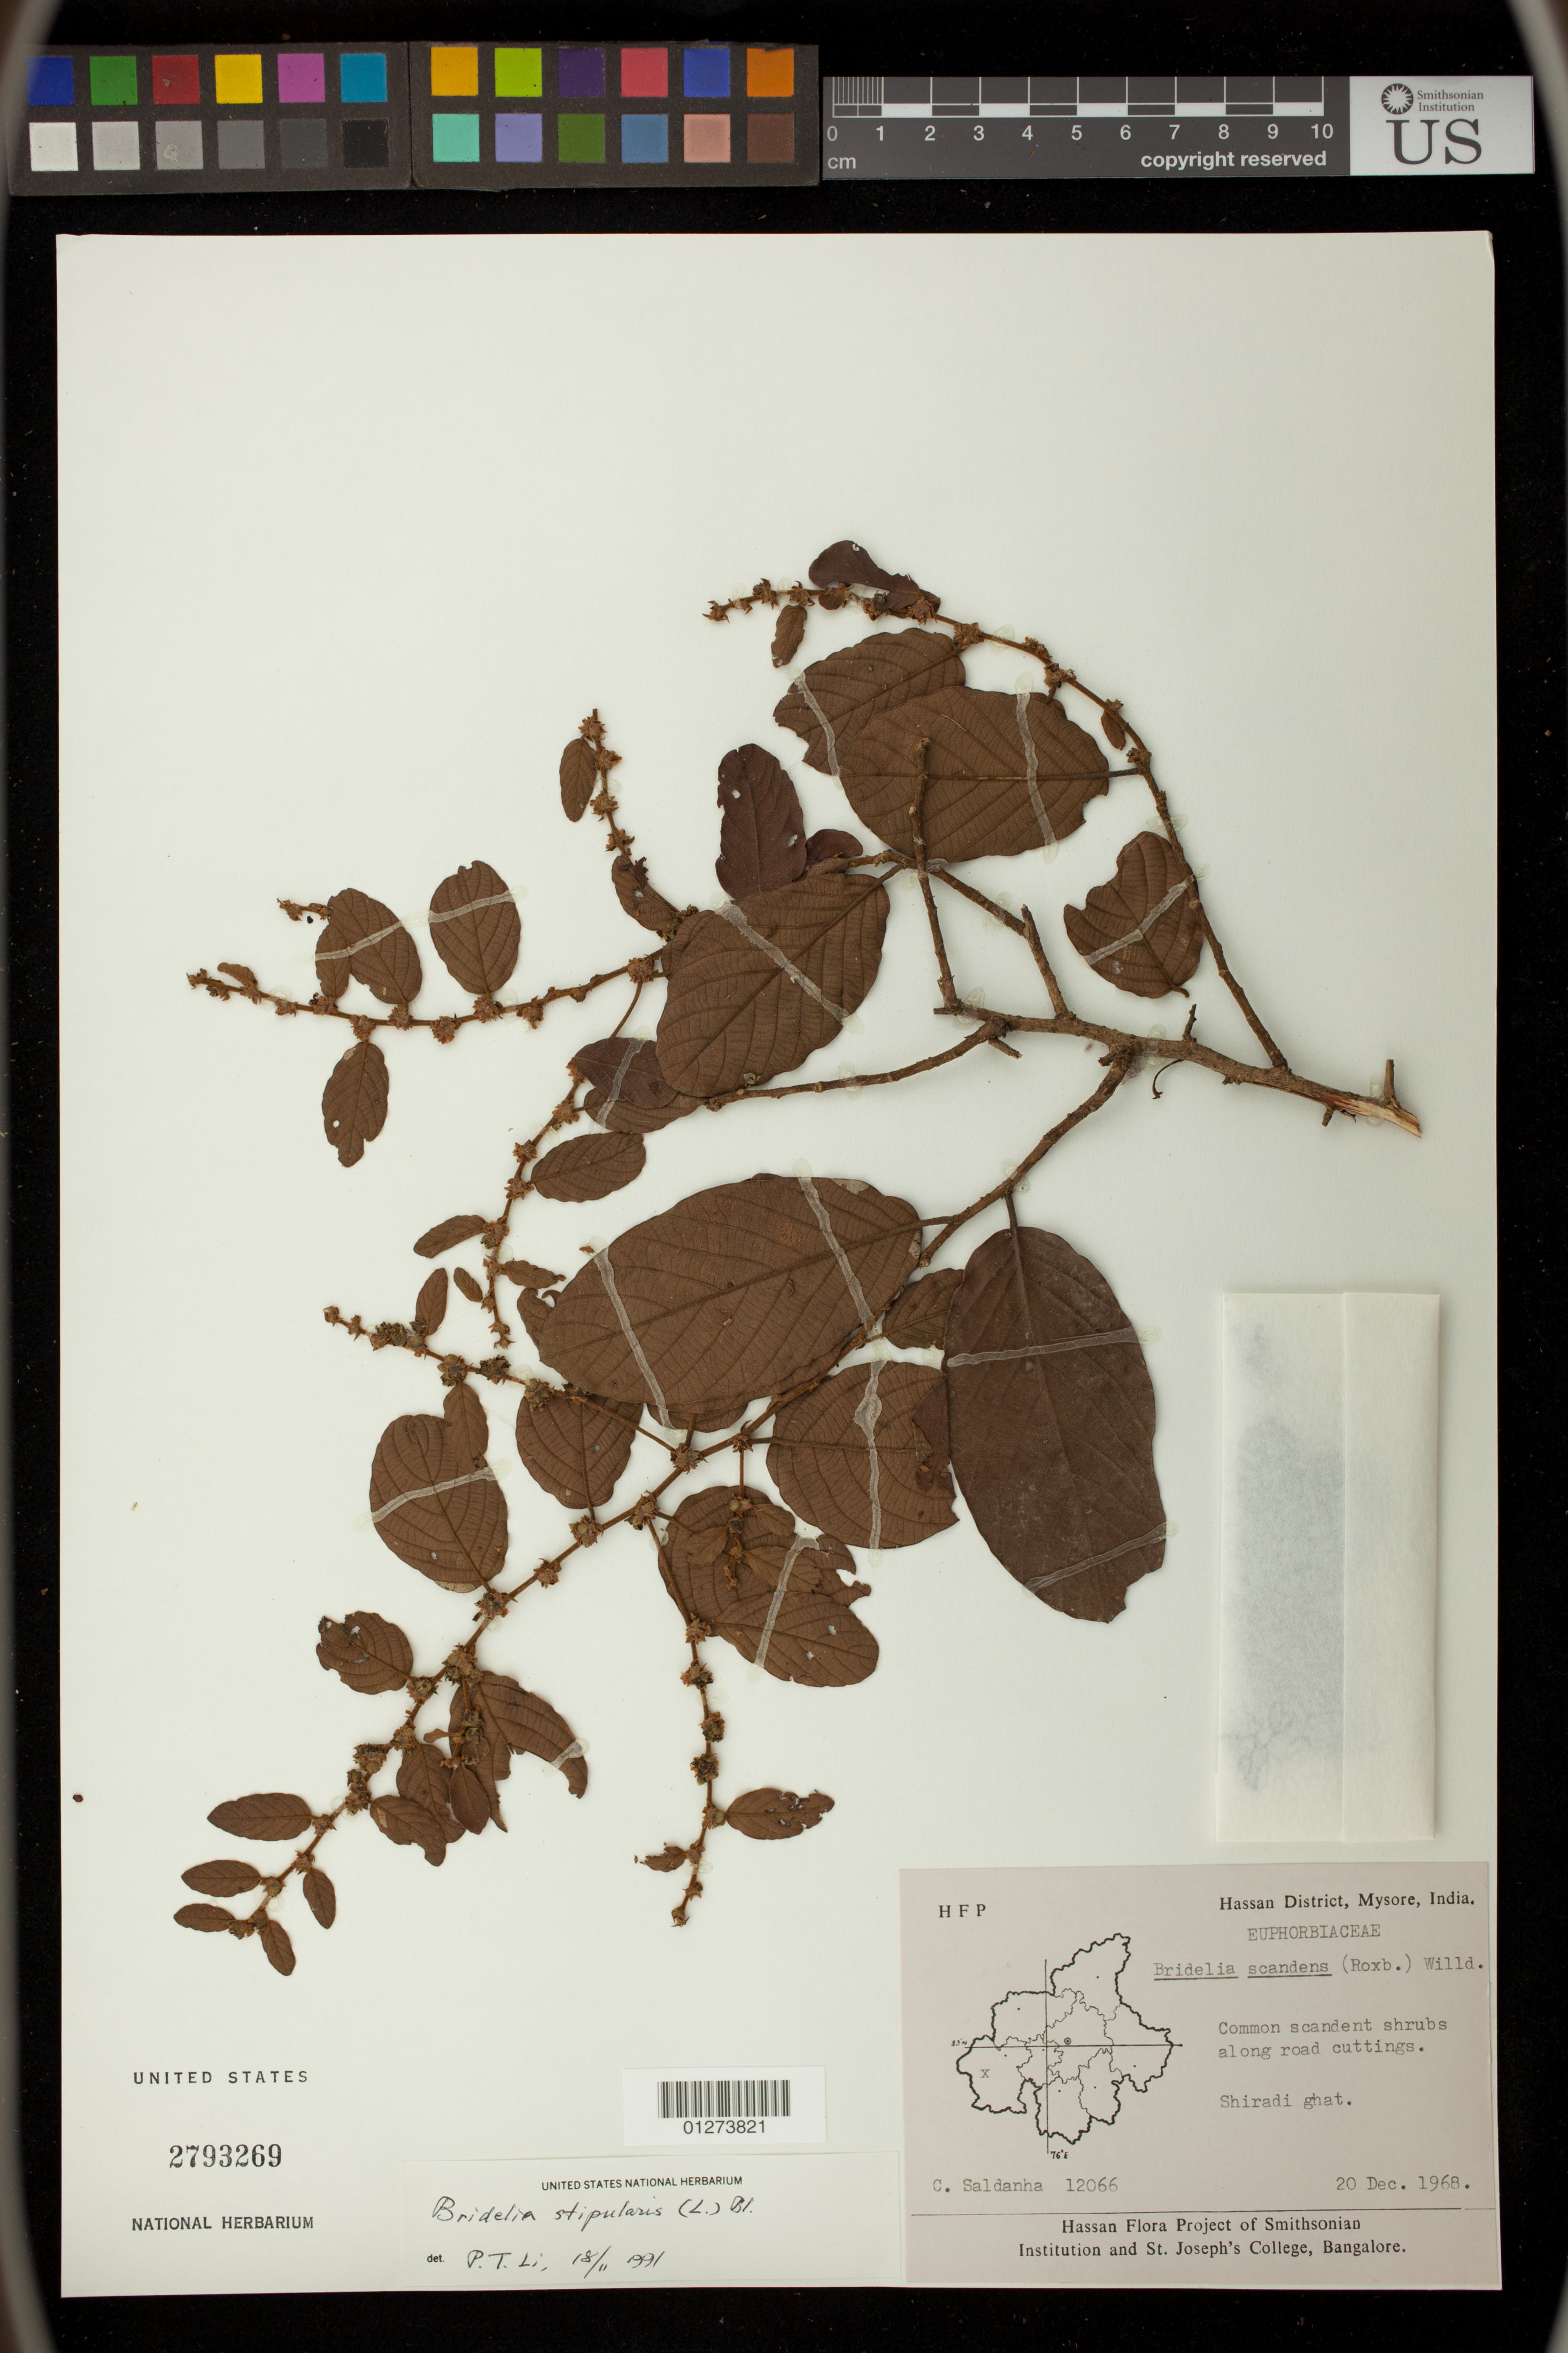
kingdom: Plantae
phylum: Tracheophyta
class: Magnoliopsida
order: Malpighiales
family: Phyllanthaceae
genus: Bridelia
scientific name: Bridelia stipularis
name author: (L.) Blume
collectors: C. J. Saldanha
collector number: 12066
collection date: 1968-12-20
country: India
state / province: Karnataka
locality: Shiradi ghat., Hassan District, Mysore.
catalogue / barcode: US 2793269